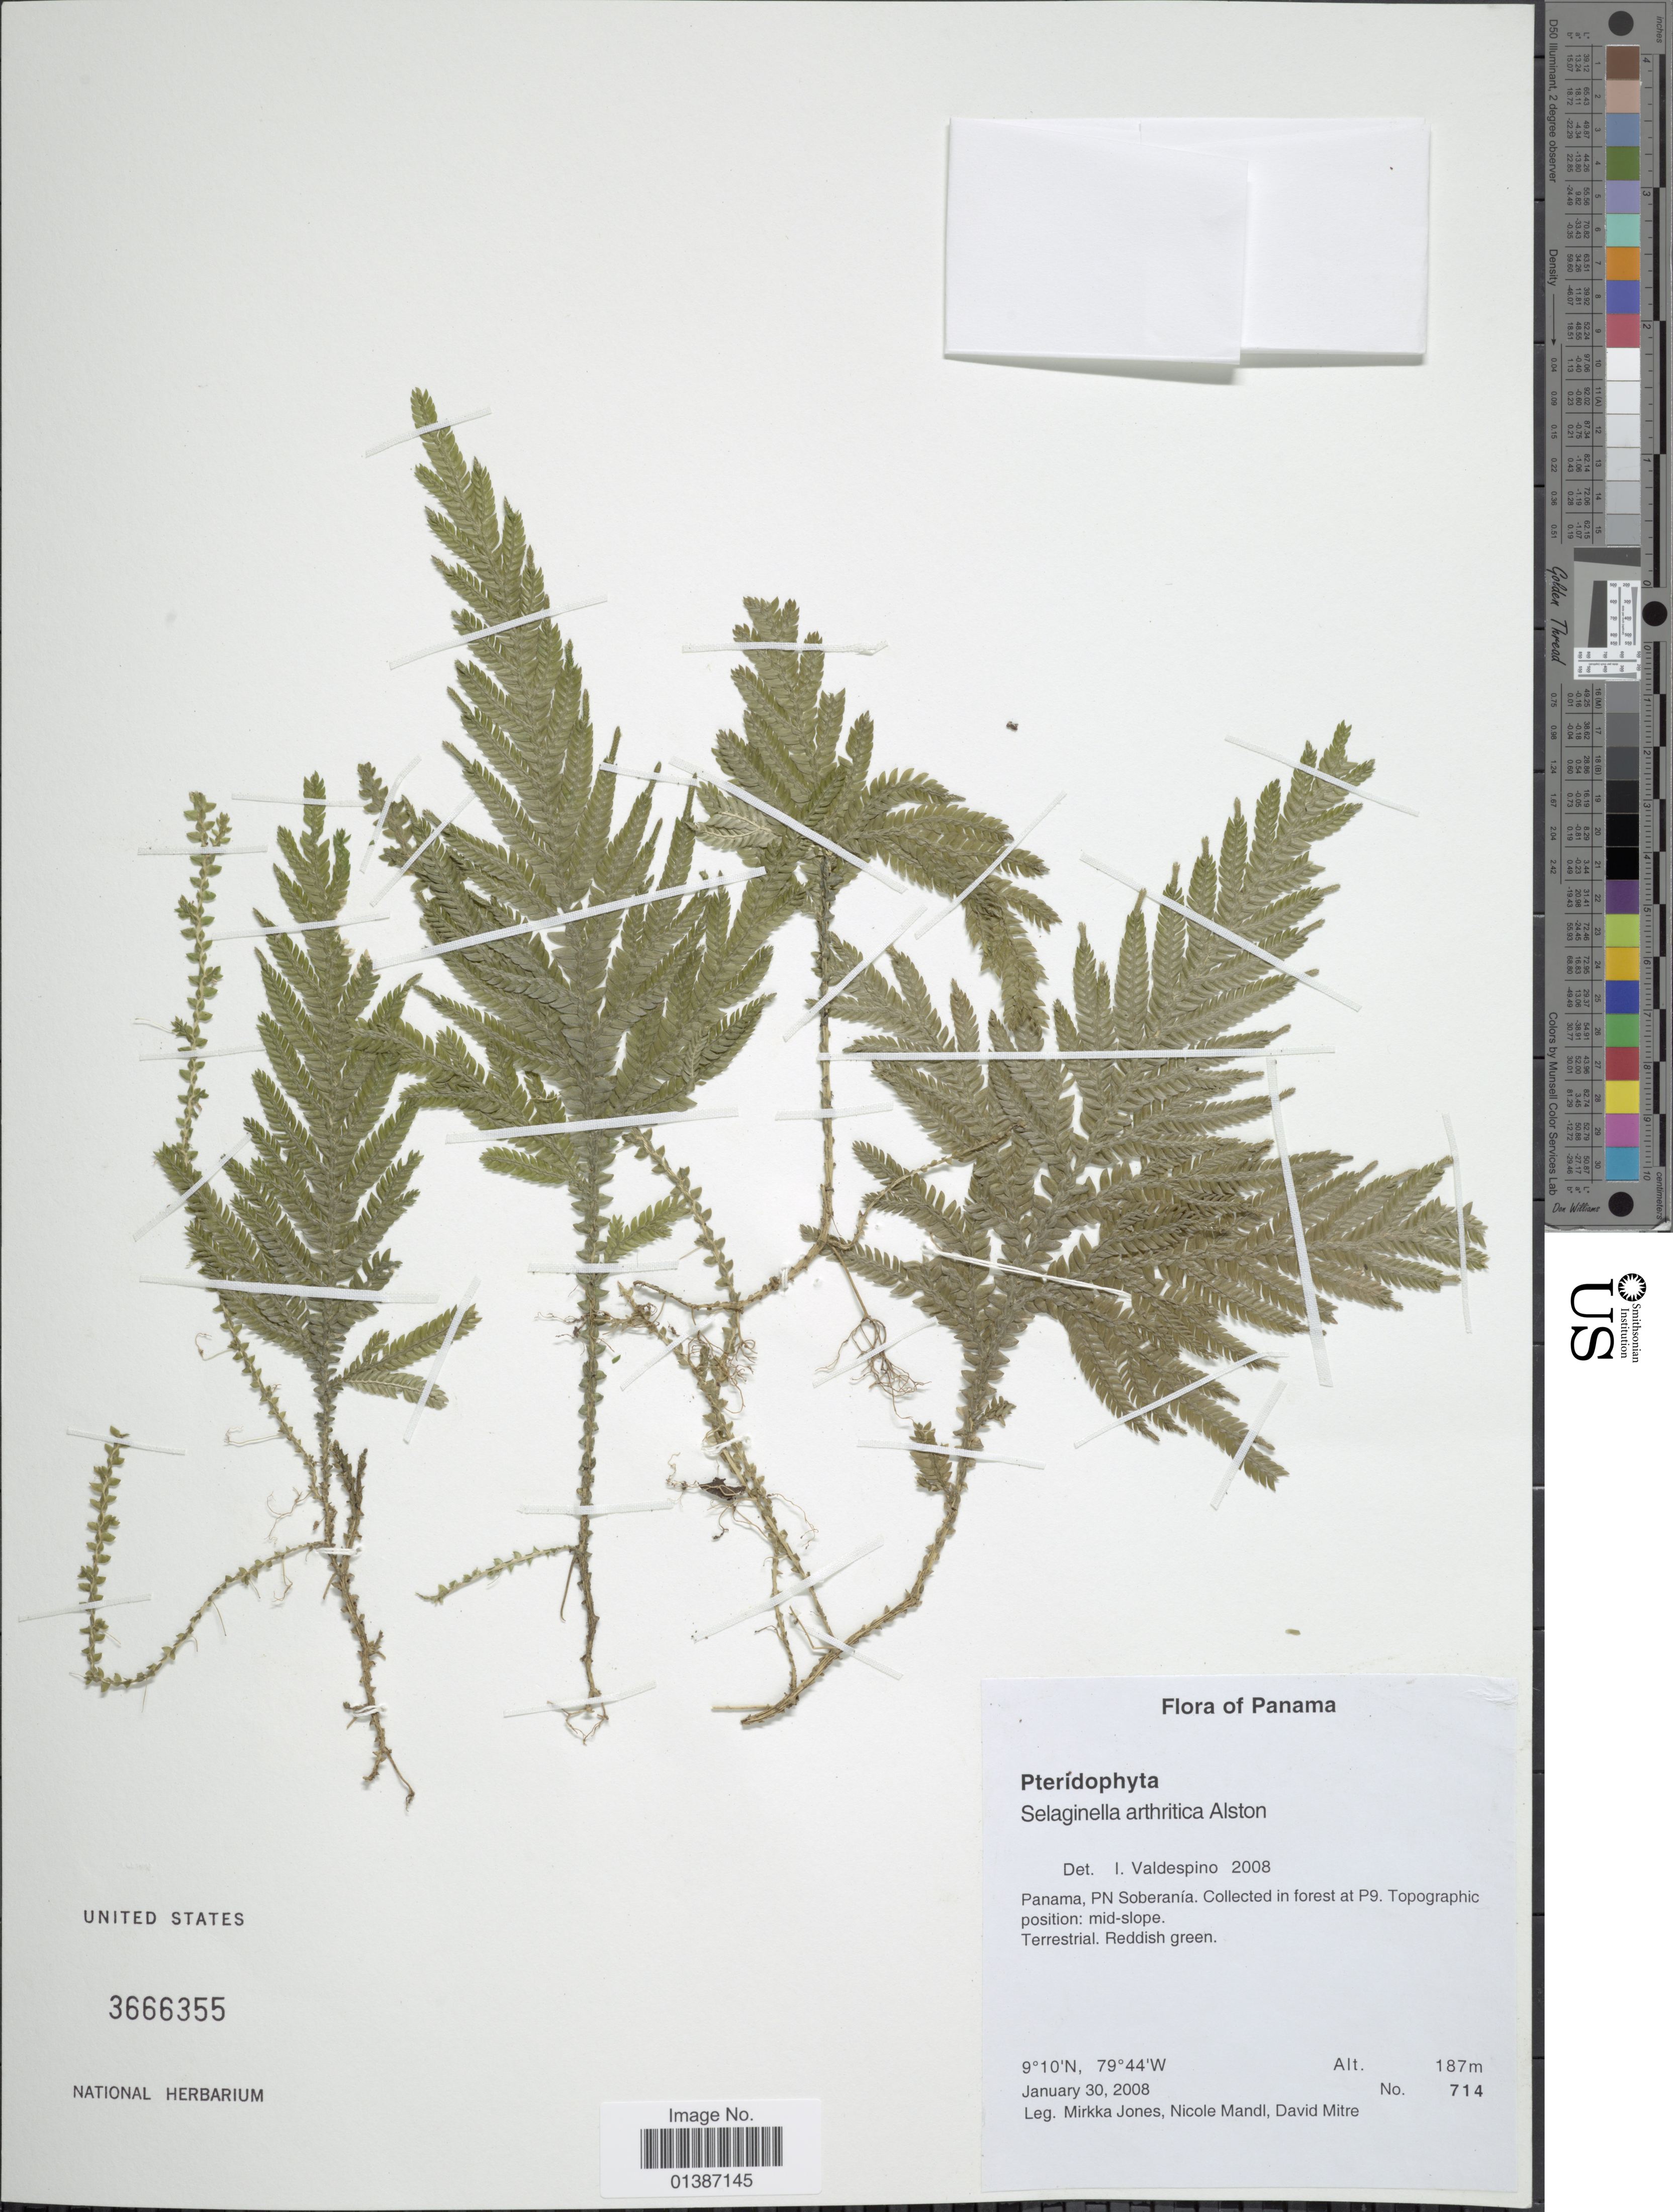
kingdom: Plantae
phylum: Tracheophyta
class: Lycopodiopsida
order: Selaginellales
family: Selaginellaceae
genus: Selaginella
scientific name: Selaginella arthritica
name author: Alston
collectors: M. Jones, N. Mandl & D. Mitre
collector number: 714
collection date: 2008-01-30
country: Panama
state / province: Panamá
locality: Panama, PN Soberanía. Collected in forest at P9. Topographic position: mid-slope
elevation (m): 187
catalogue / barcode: US 3666355